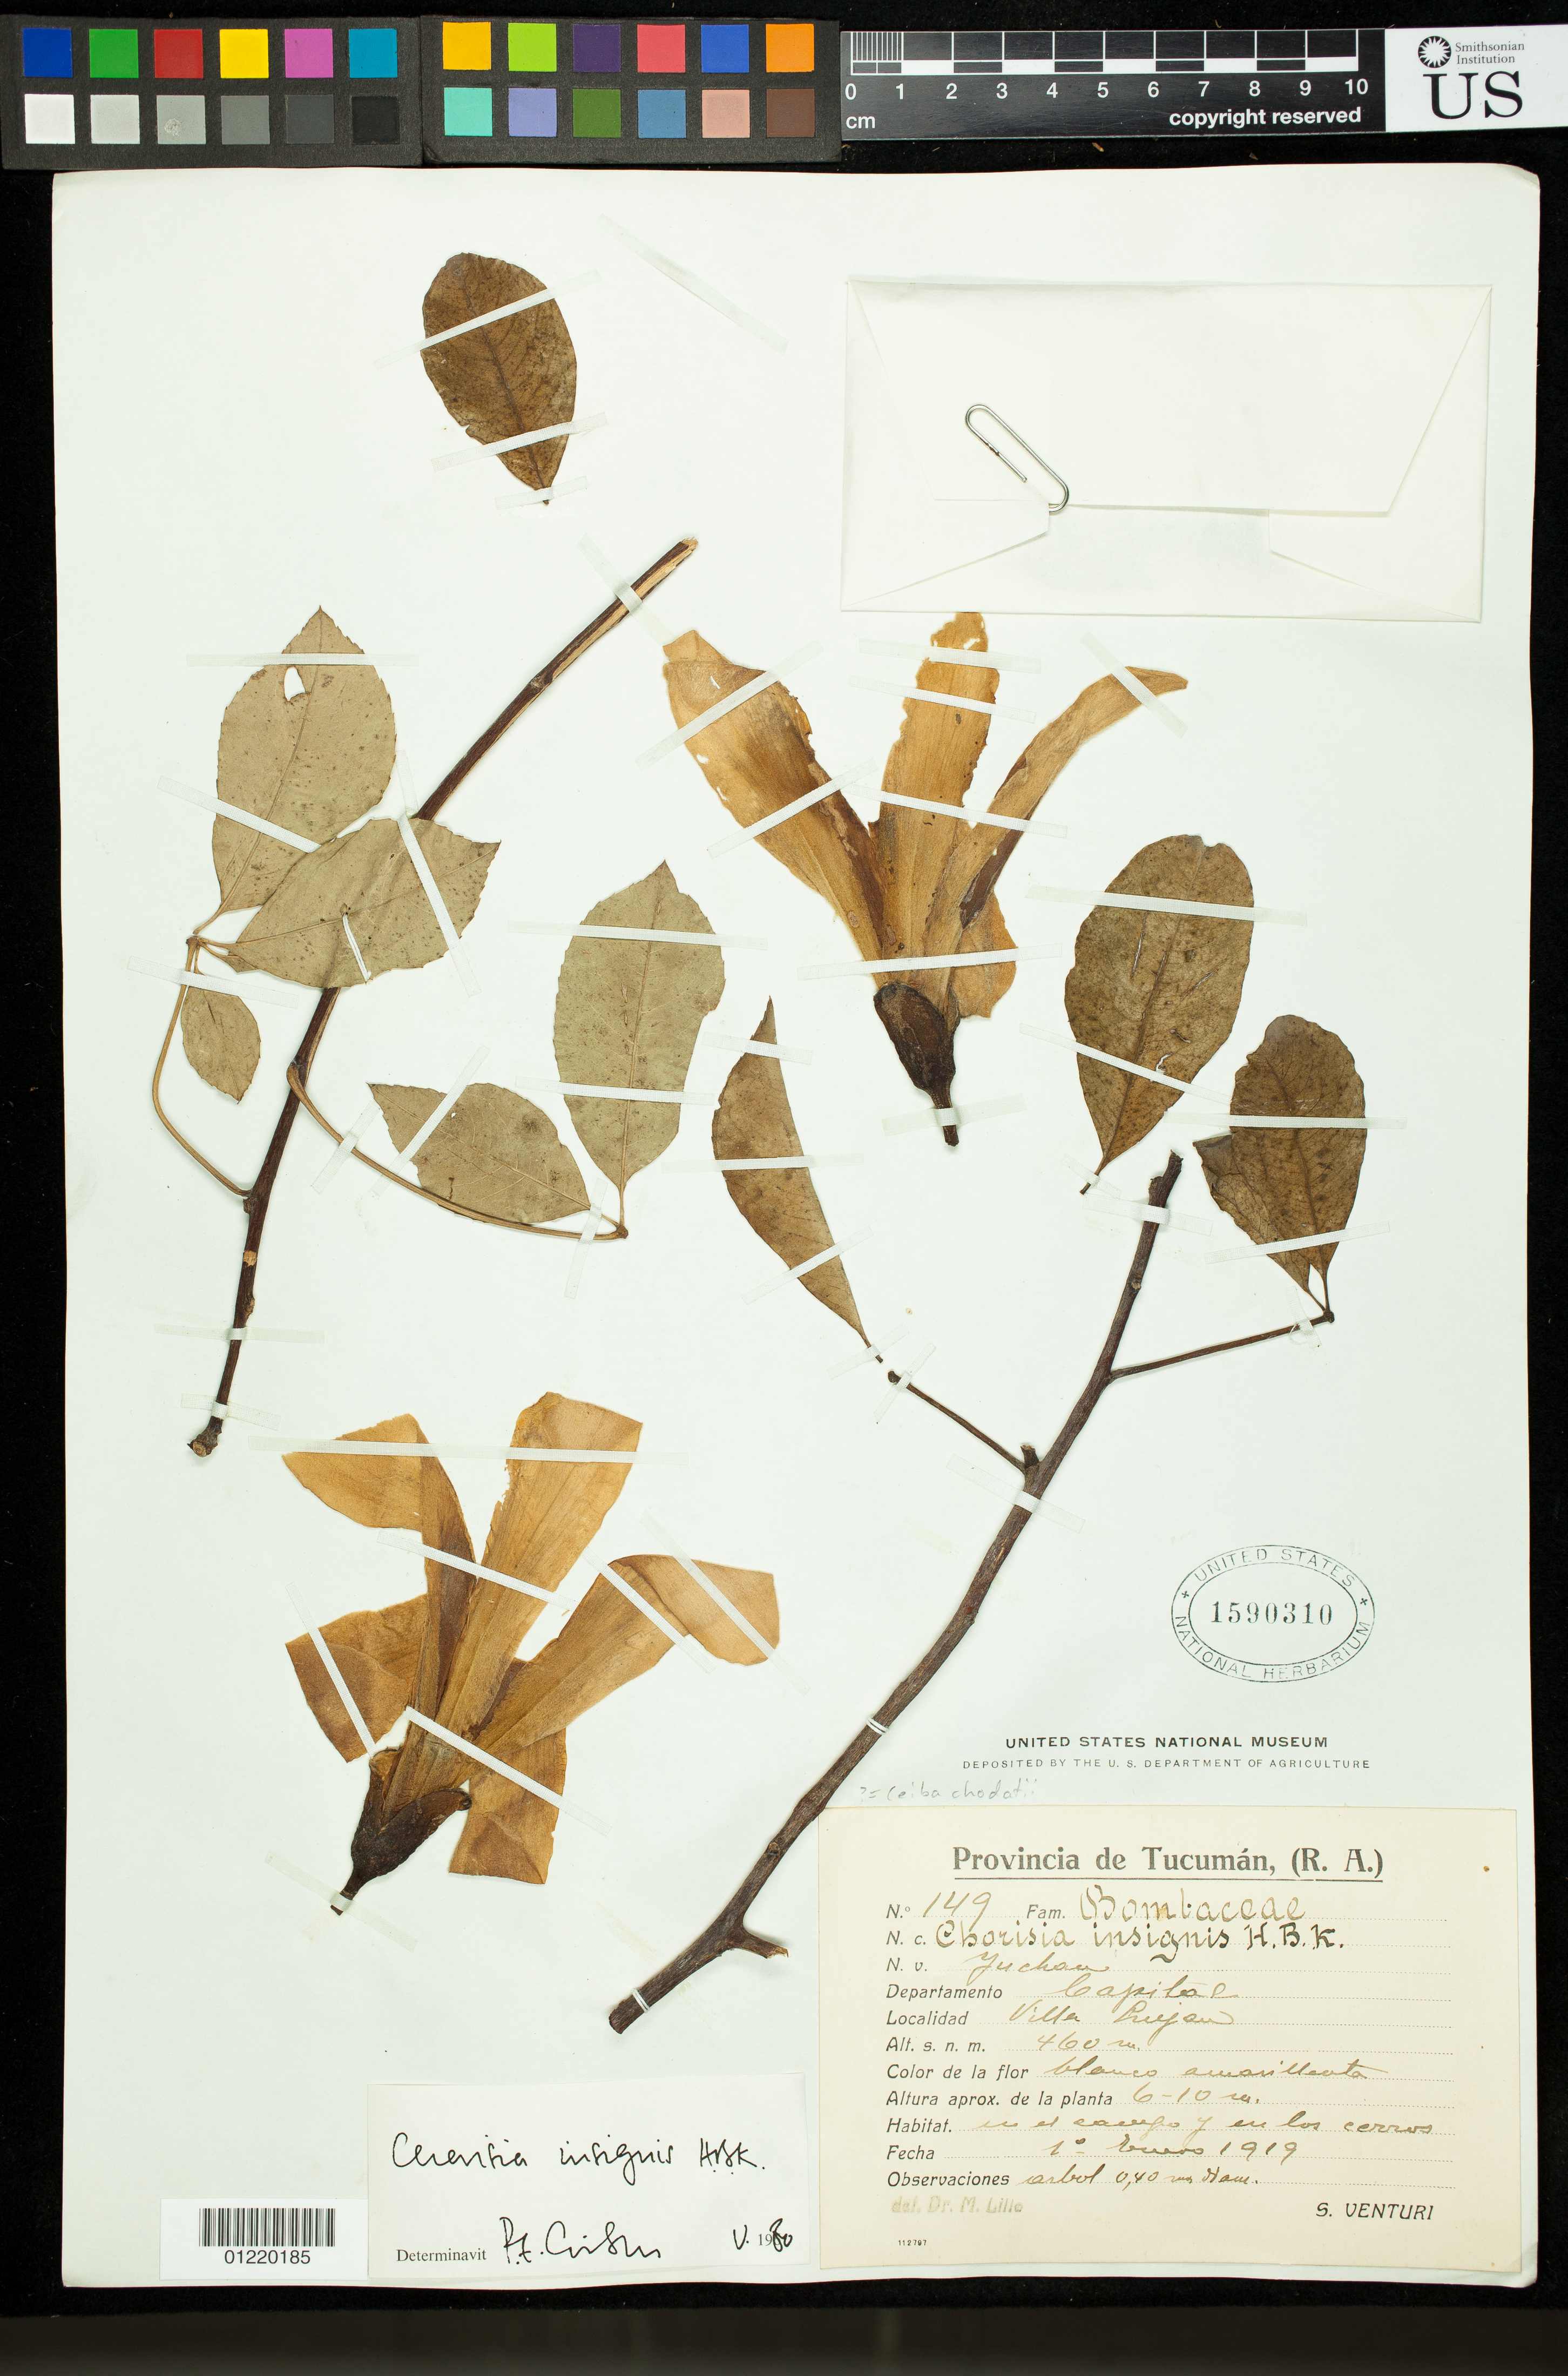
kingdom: Plantae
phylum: Tracheophyta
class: Magnoliopsida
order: Malvales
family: Malvaceae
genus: Ceiba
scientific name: Ceiba chodatii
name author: (Hassl.) Ravenna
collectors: S. Venturi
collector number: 149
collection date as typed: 1/10/1919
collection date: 1919-01-10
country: Argentina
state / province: Tucumán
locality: Departamento Capital, Villa Lujan.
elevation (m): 460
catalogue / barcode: US 1590310